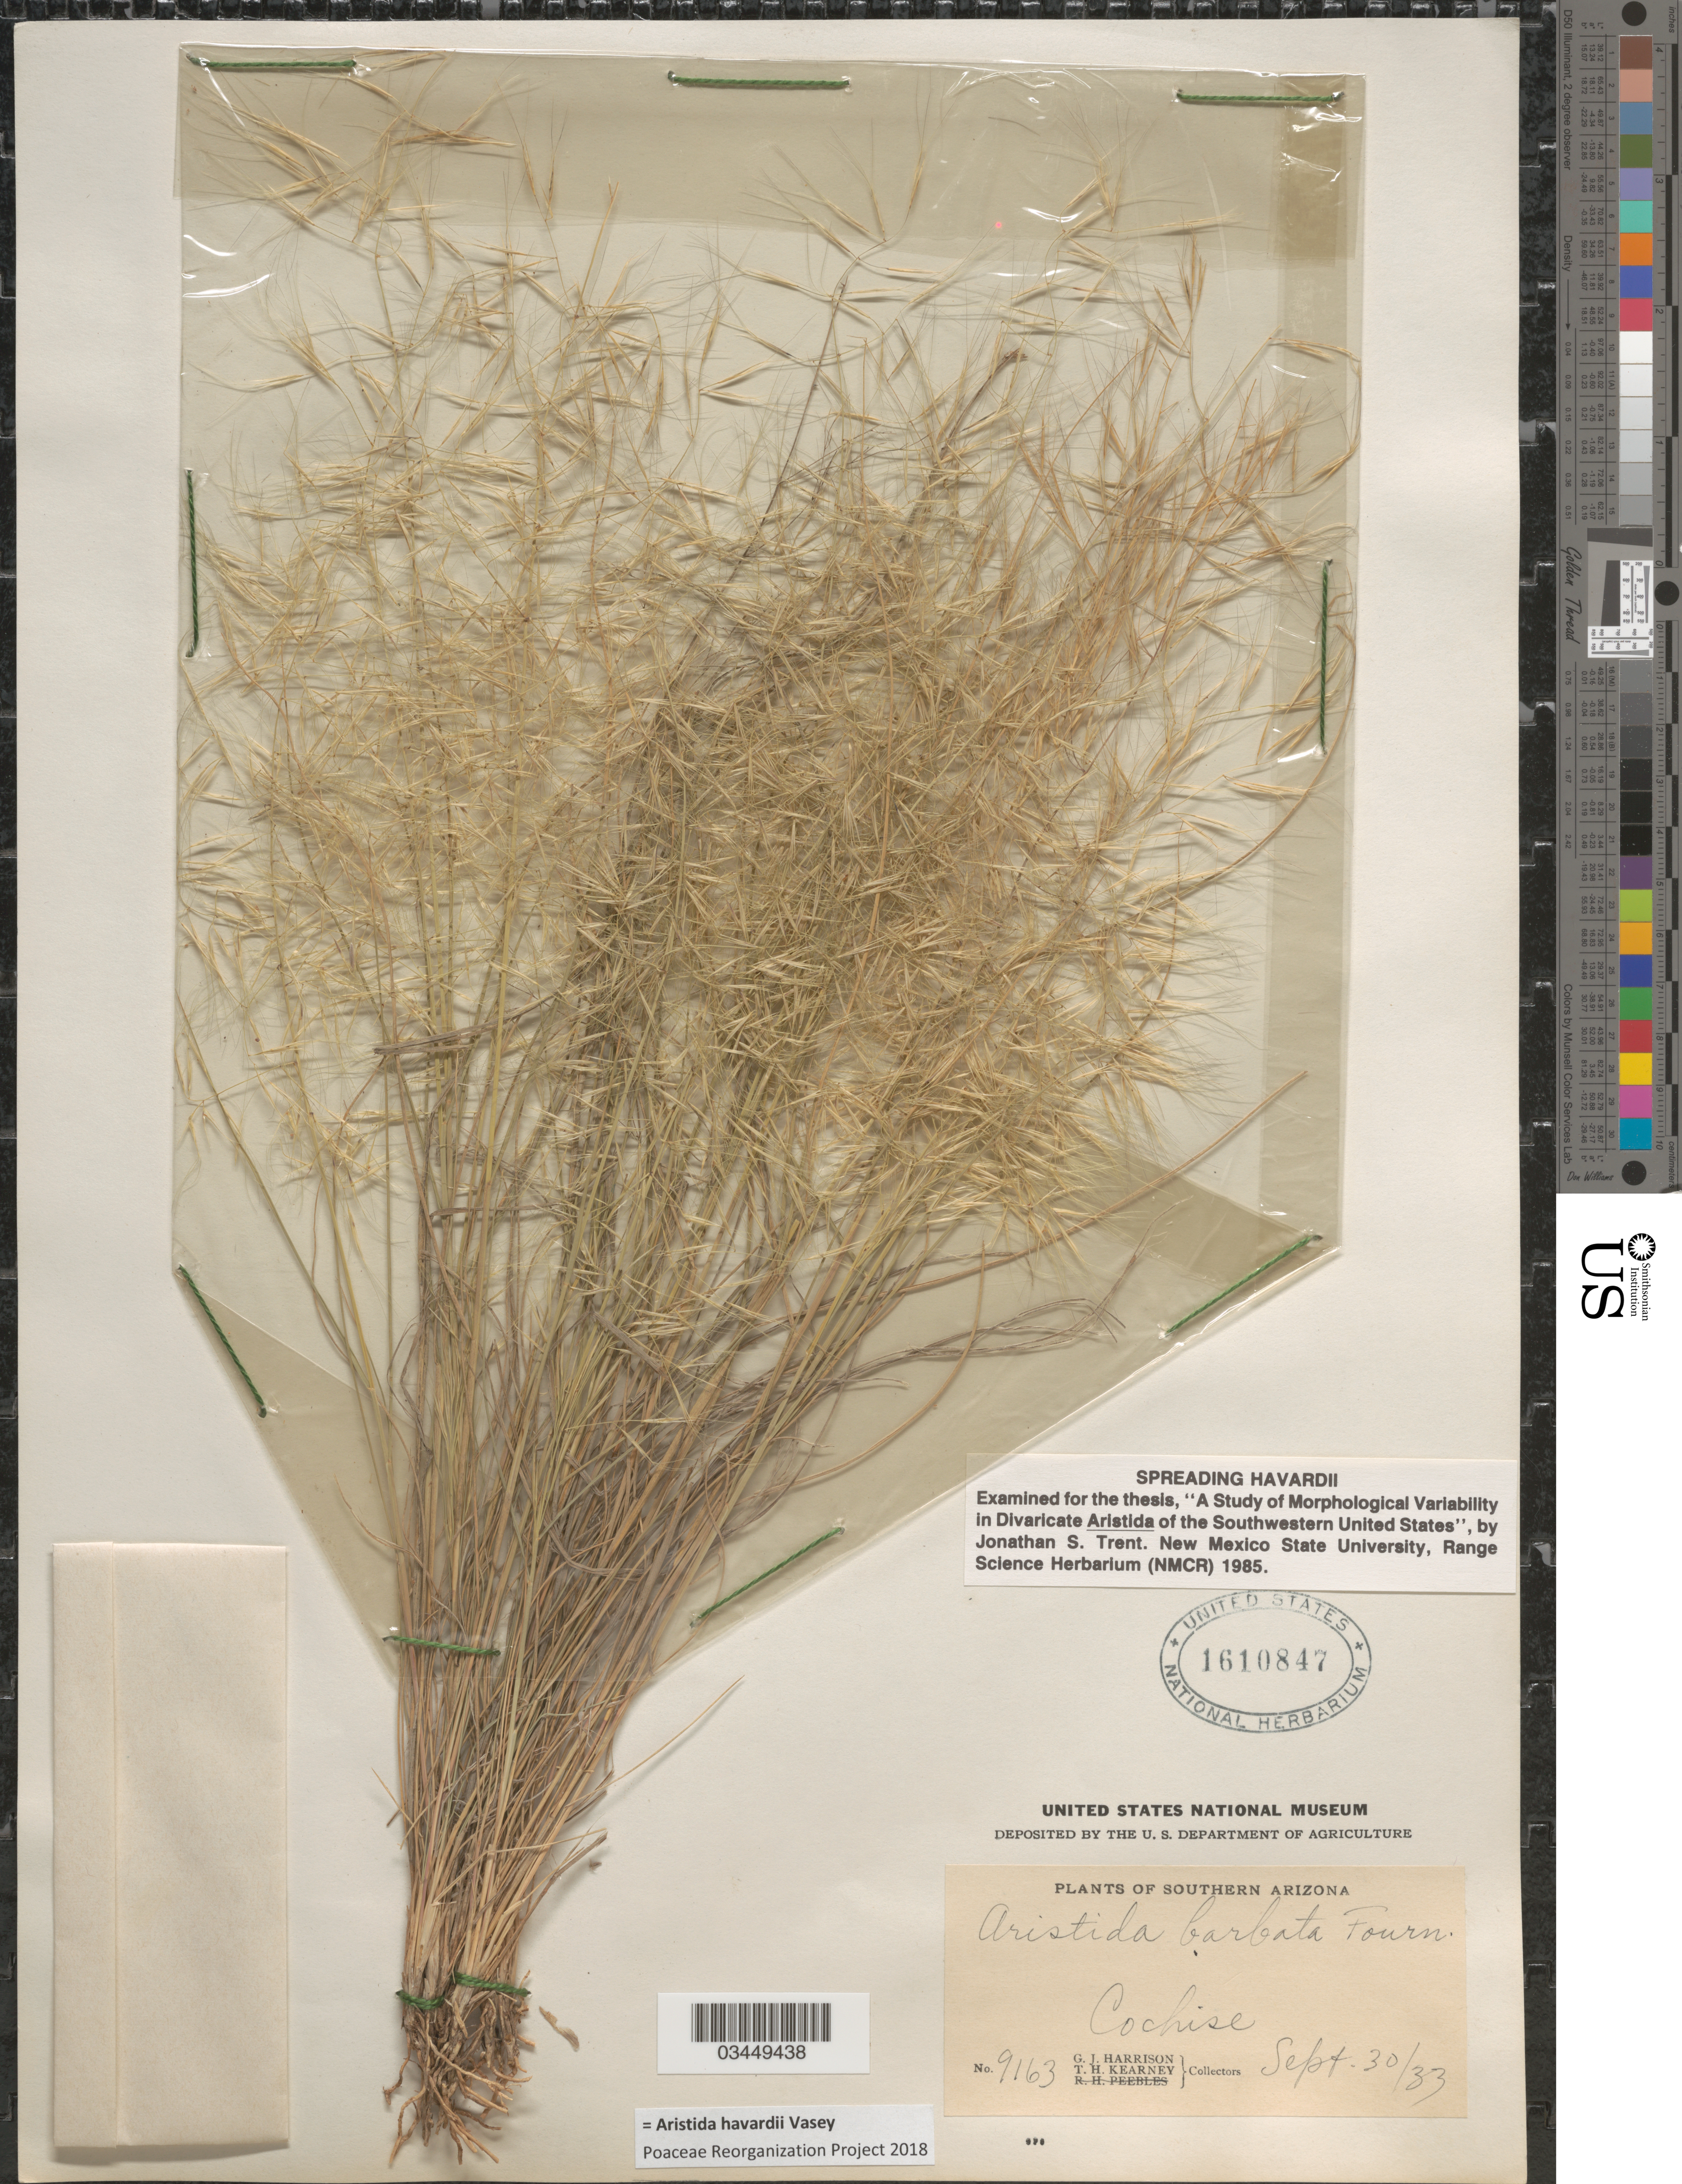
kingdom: Plantae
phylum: Tracheophyta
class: Liliopsida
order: Poales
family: Poaceae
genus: Aristida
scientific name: Aristida havardii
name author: Vasey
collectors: G. J. Harrison & T. H. Kearney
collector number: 9163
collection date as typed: Transcribed d/m/y: 30/9/33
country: United States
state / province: Arizona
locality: Southern Arizona. Cochise.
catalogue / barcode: US 1610847